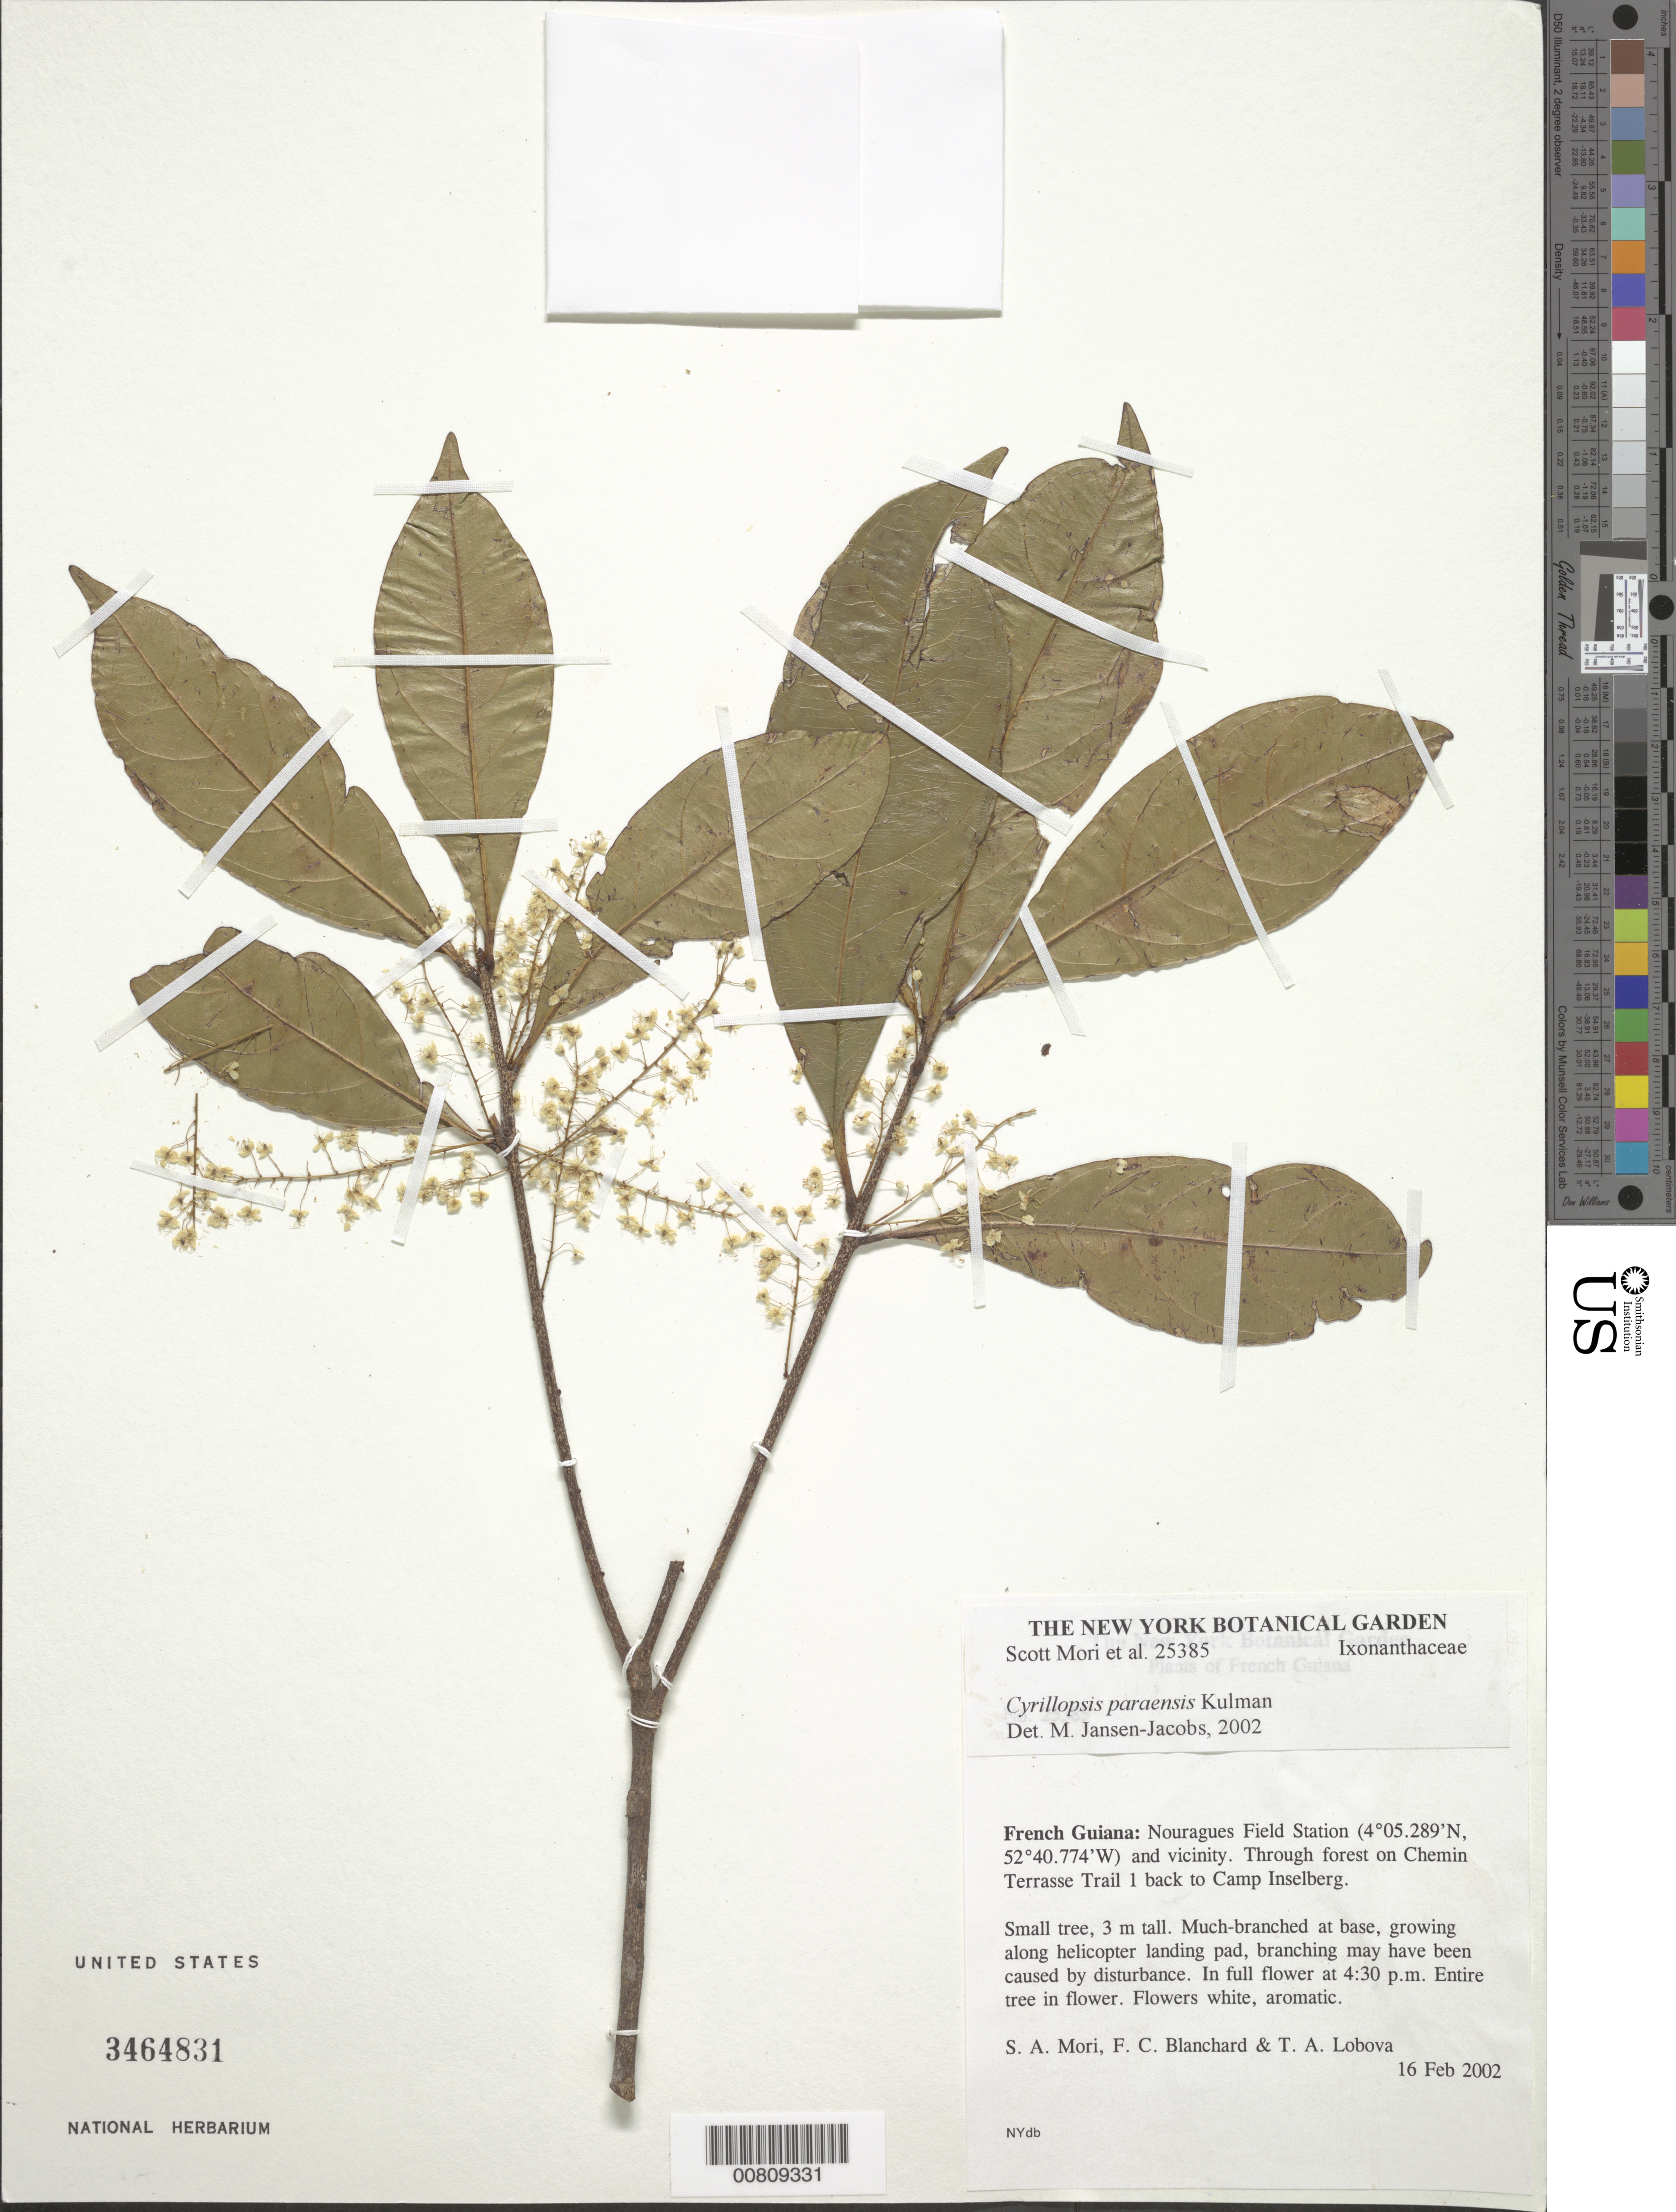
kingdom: Plantae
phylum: Tracheophyta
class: Magnoliopsida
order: Malpighiales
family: Ixonanthaceae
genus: Cyrillopsis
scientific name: Cyrillopsis paraensis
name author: Kuhlm.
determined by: Jansen-Jacobs, M. J., (U), Nationaal Herbarium Nederland, Utrecht University branch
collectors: S. Mori, F. Blanchard & T. Lobova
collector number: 25385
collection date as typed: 16-Feb-02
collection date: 2002-02-16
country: French Guiana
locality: Nouragues Field Station, Chemin Terrasse Trail to Camp Inselberg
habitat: Forest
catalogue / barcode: US 3464831